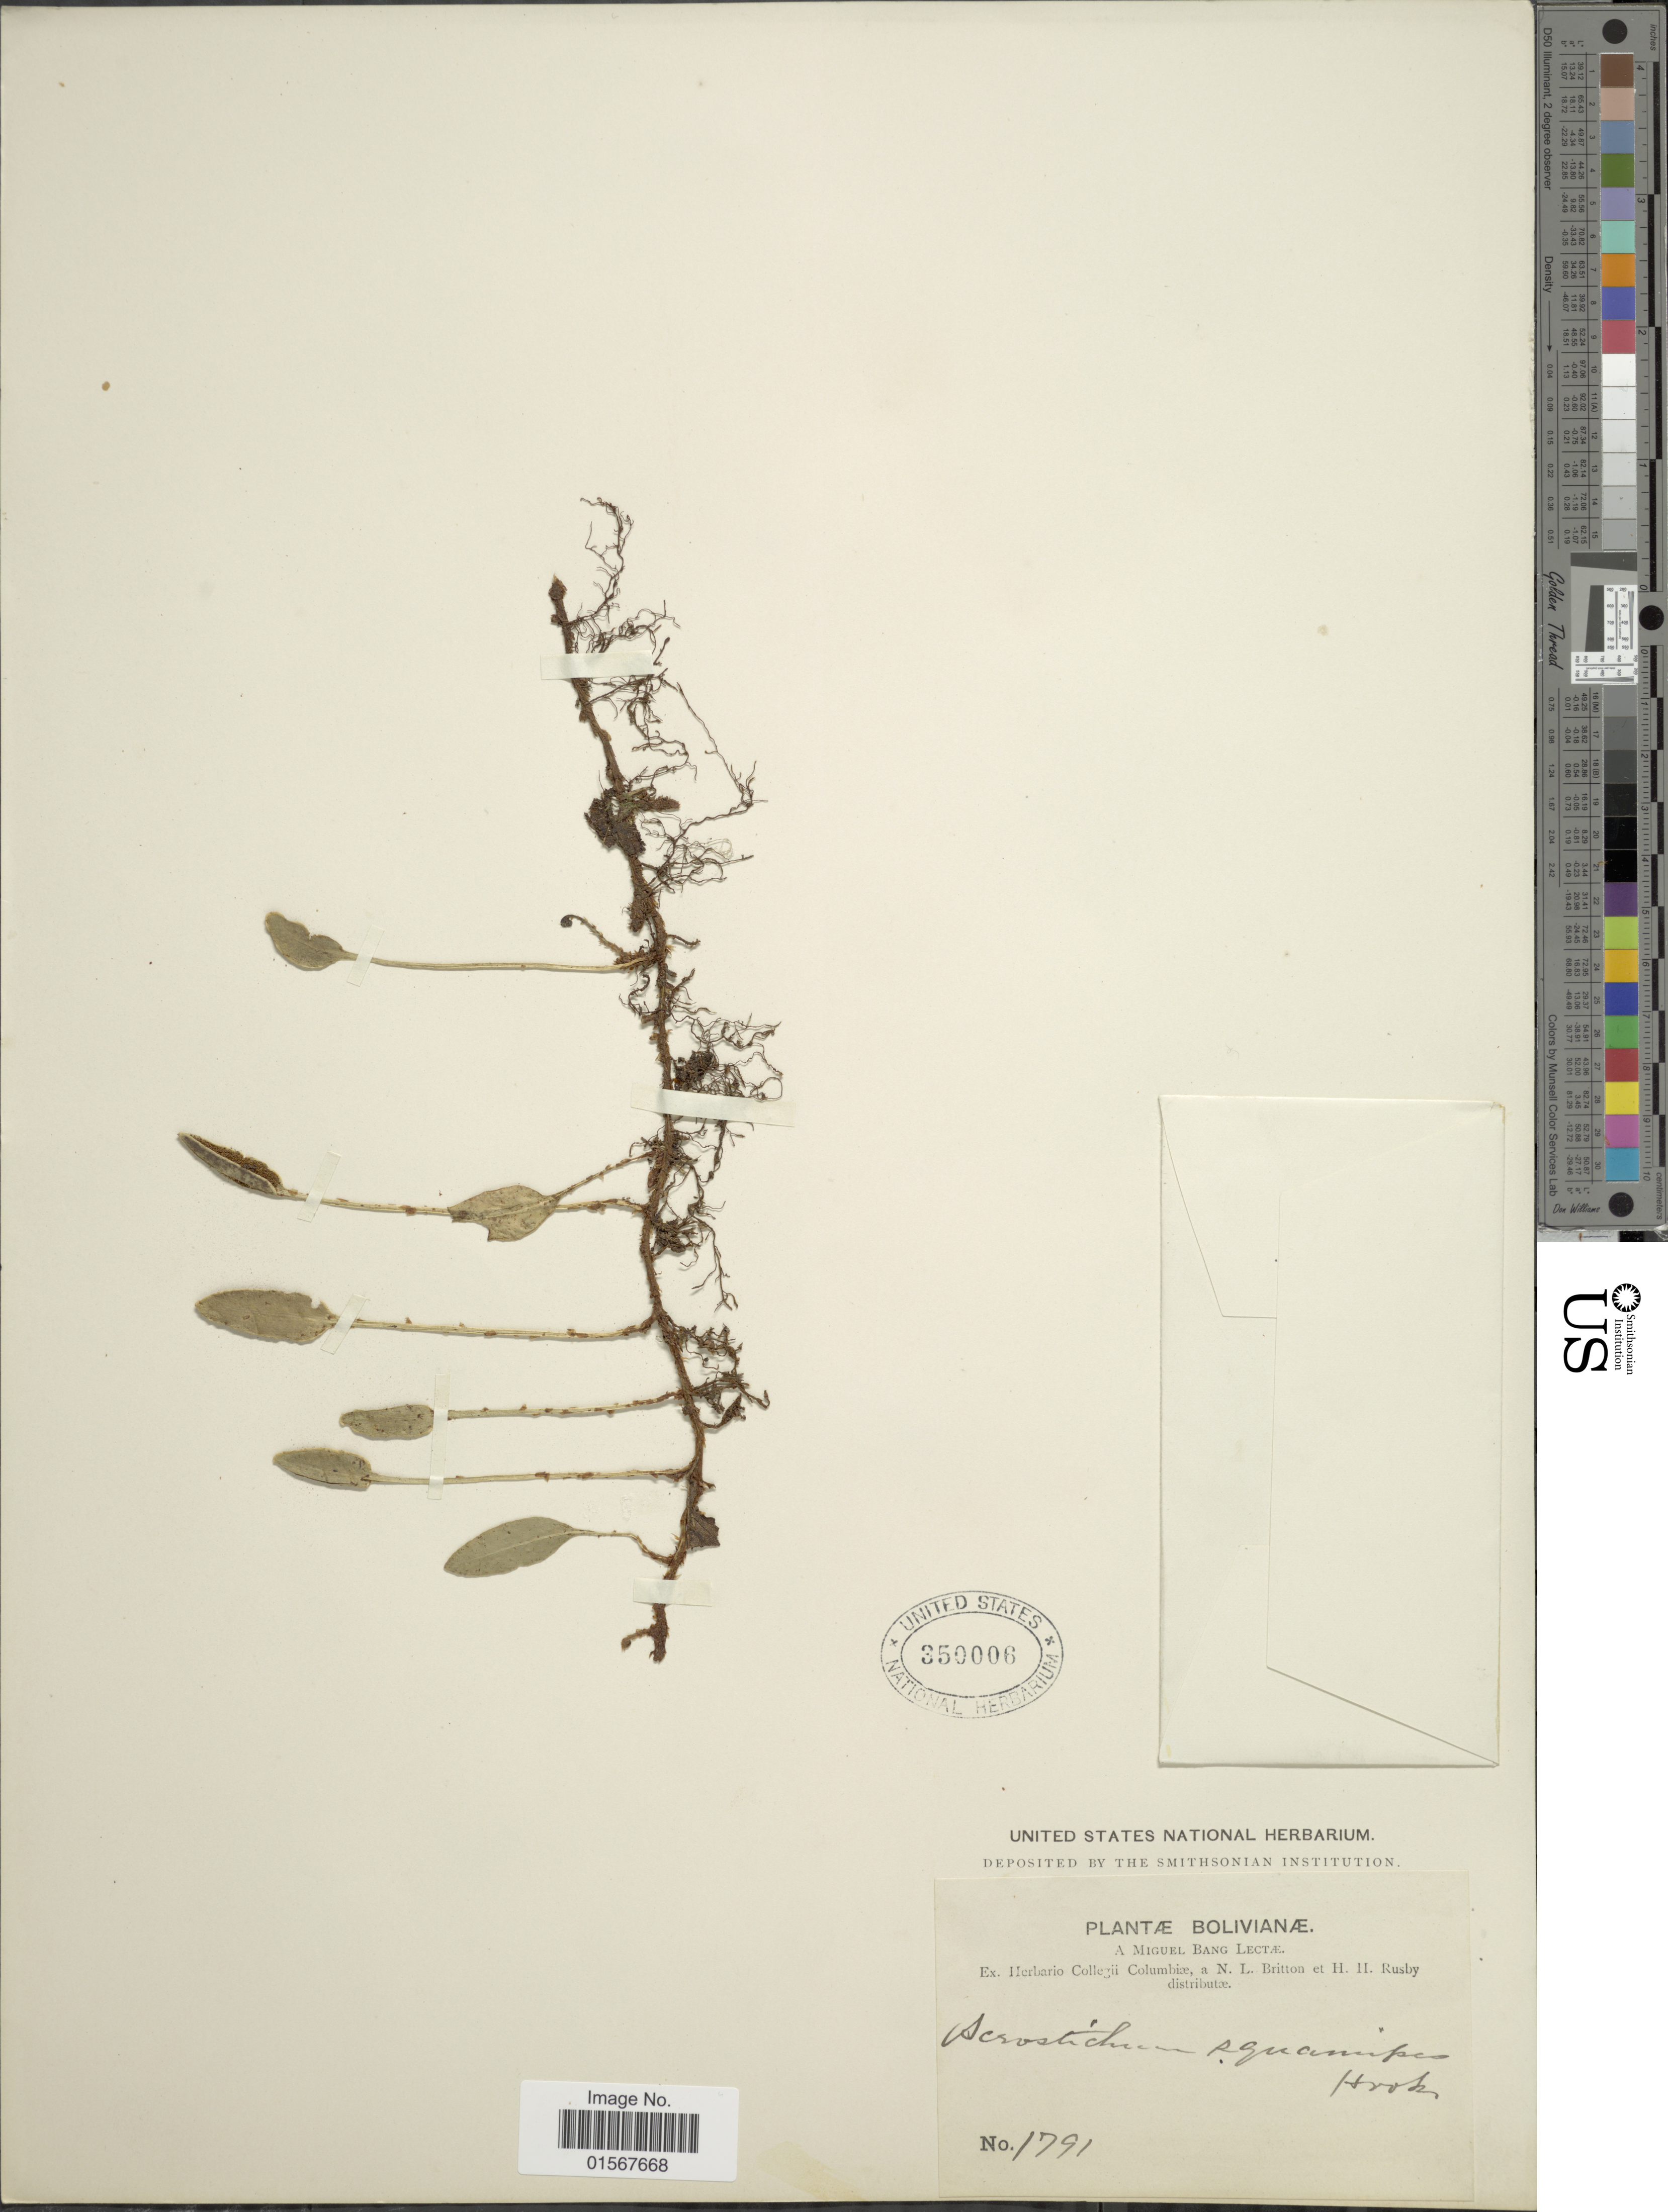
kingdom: Plantae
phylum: Tracheophyta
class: Polypodiopsida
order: Polypodiales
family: Dryopteridaceae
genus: Elaphoglossum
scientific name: Elaphoglossum squamipes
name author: (Hook.) T. Moore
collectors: M. Bang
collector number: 1791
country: Bolivia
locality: Bolivianae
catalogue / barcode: US 350006